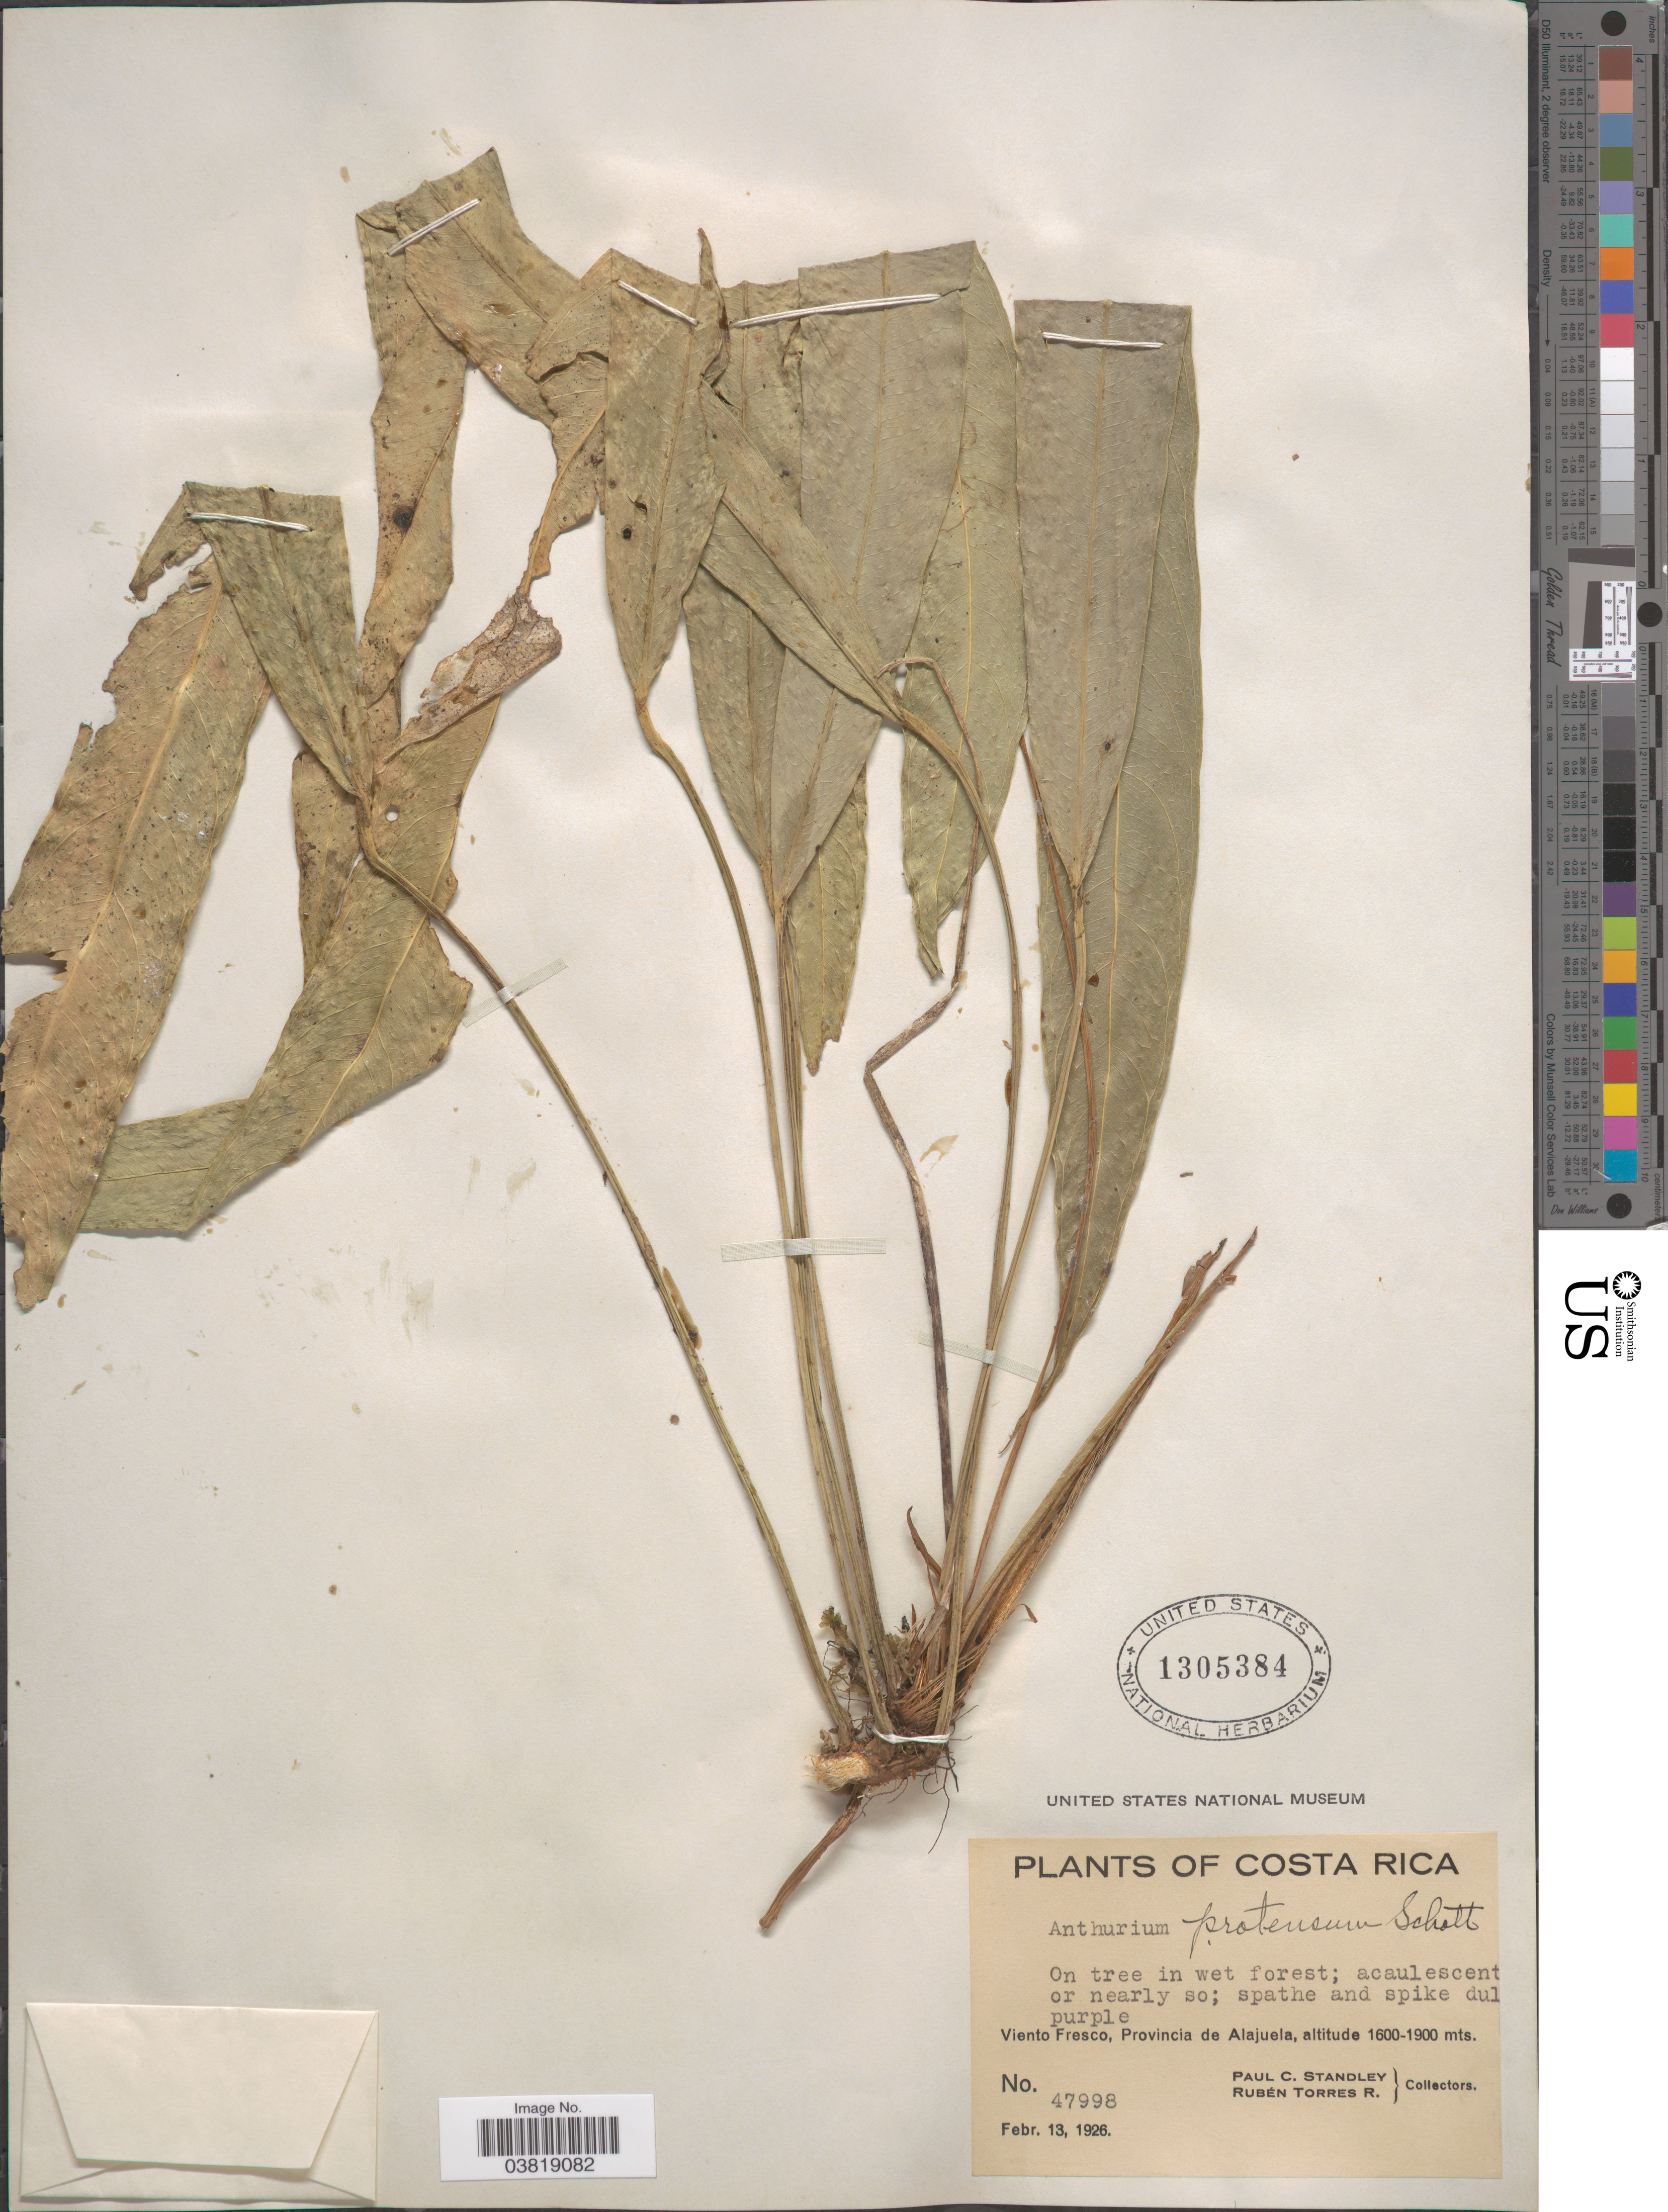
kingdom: Plantae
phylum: Tracheophyta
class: Liliopsida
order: Alismatales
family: Araceae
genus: Anthurium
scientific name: Anthurium protensum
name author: Schott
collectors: P. C. Standley & R. Torres Rojas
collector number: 47998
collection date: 1926-02-13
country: Costa Rica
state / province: Alajuela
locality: Viento Fresco.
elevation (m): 1600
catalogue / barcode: US 1305384